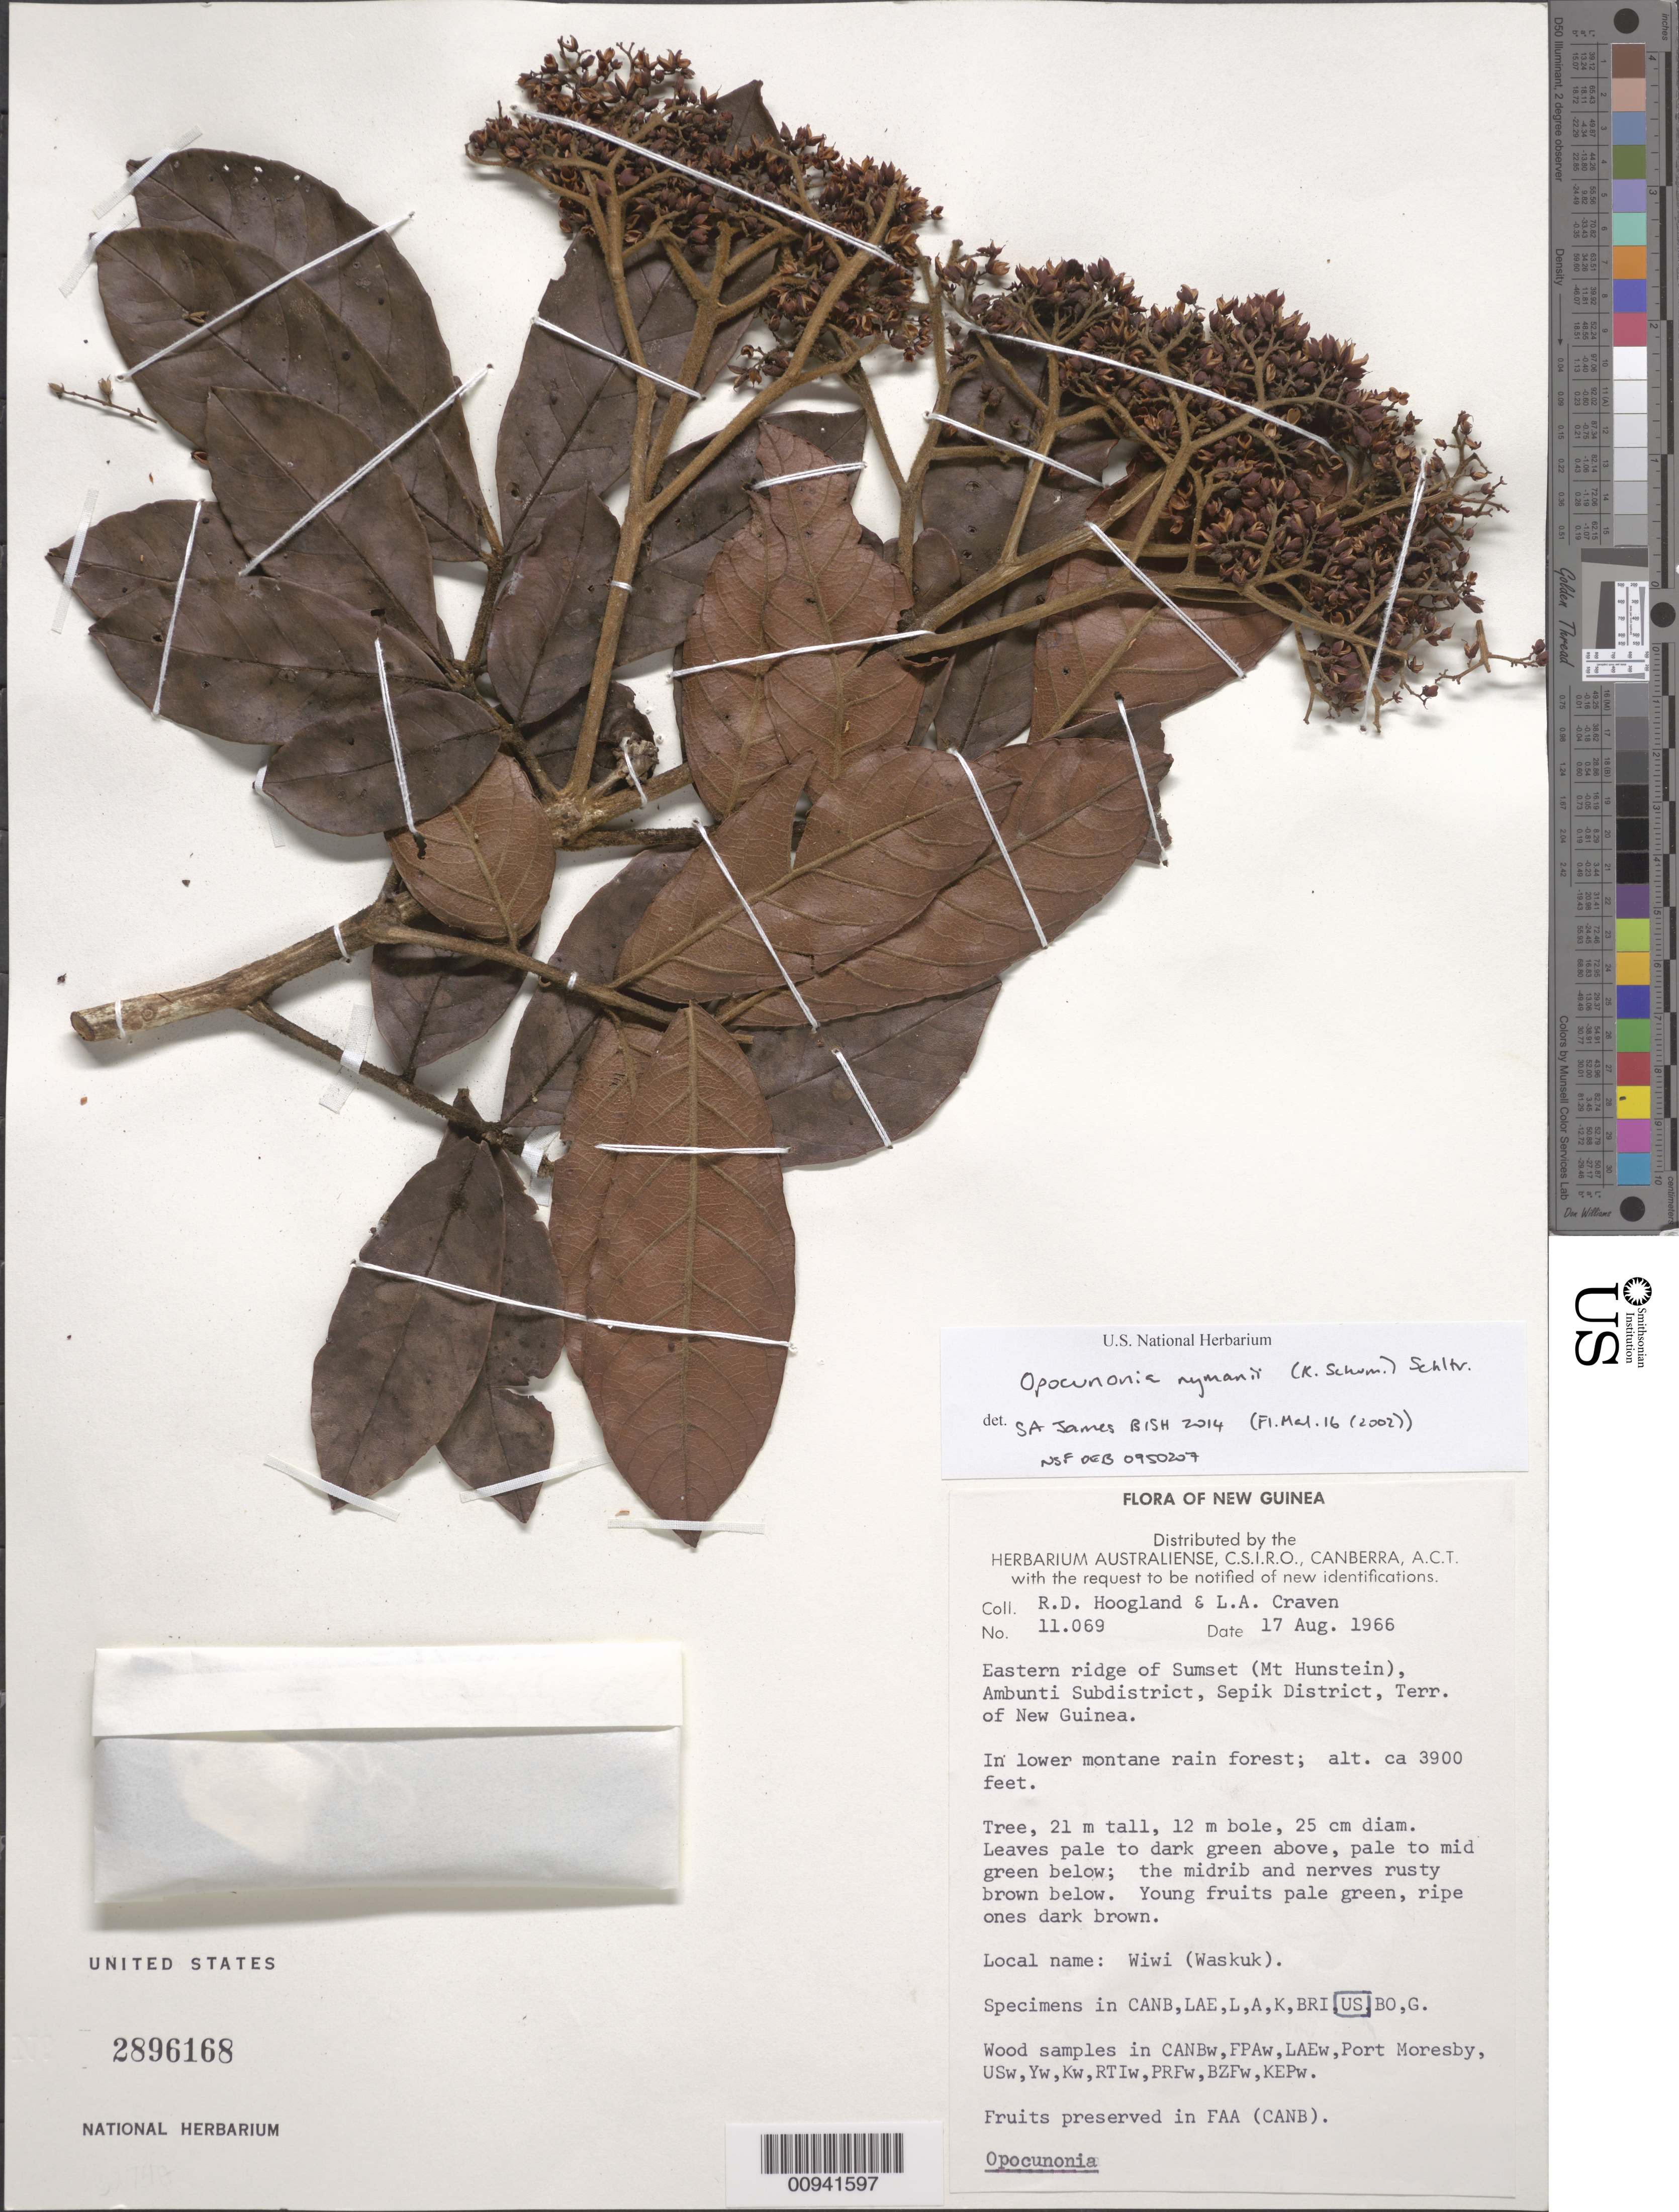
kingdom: Plantae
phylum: Tracheophyta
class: Magnoliopsida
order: Oxalidales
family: Cunoniaceae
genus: Opocunonia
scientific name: Opocunonia nymanii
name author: (K. Schum.) Schltr.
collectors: R. D. Hoogland & L. A. Craven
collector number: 11069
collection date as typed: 17 Aug 1966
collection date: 1966-08-17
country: Papua New Guinea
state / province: East Sepik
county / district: Ambunti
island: New Guinea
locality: Eastern ridge of Sumset (Mt Hunstein)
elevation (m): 1189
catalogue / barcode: US 2896168